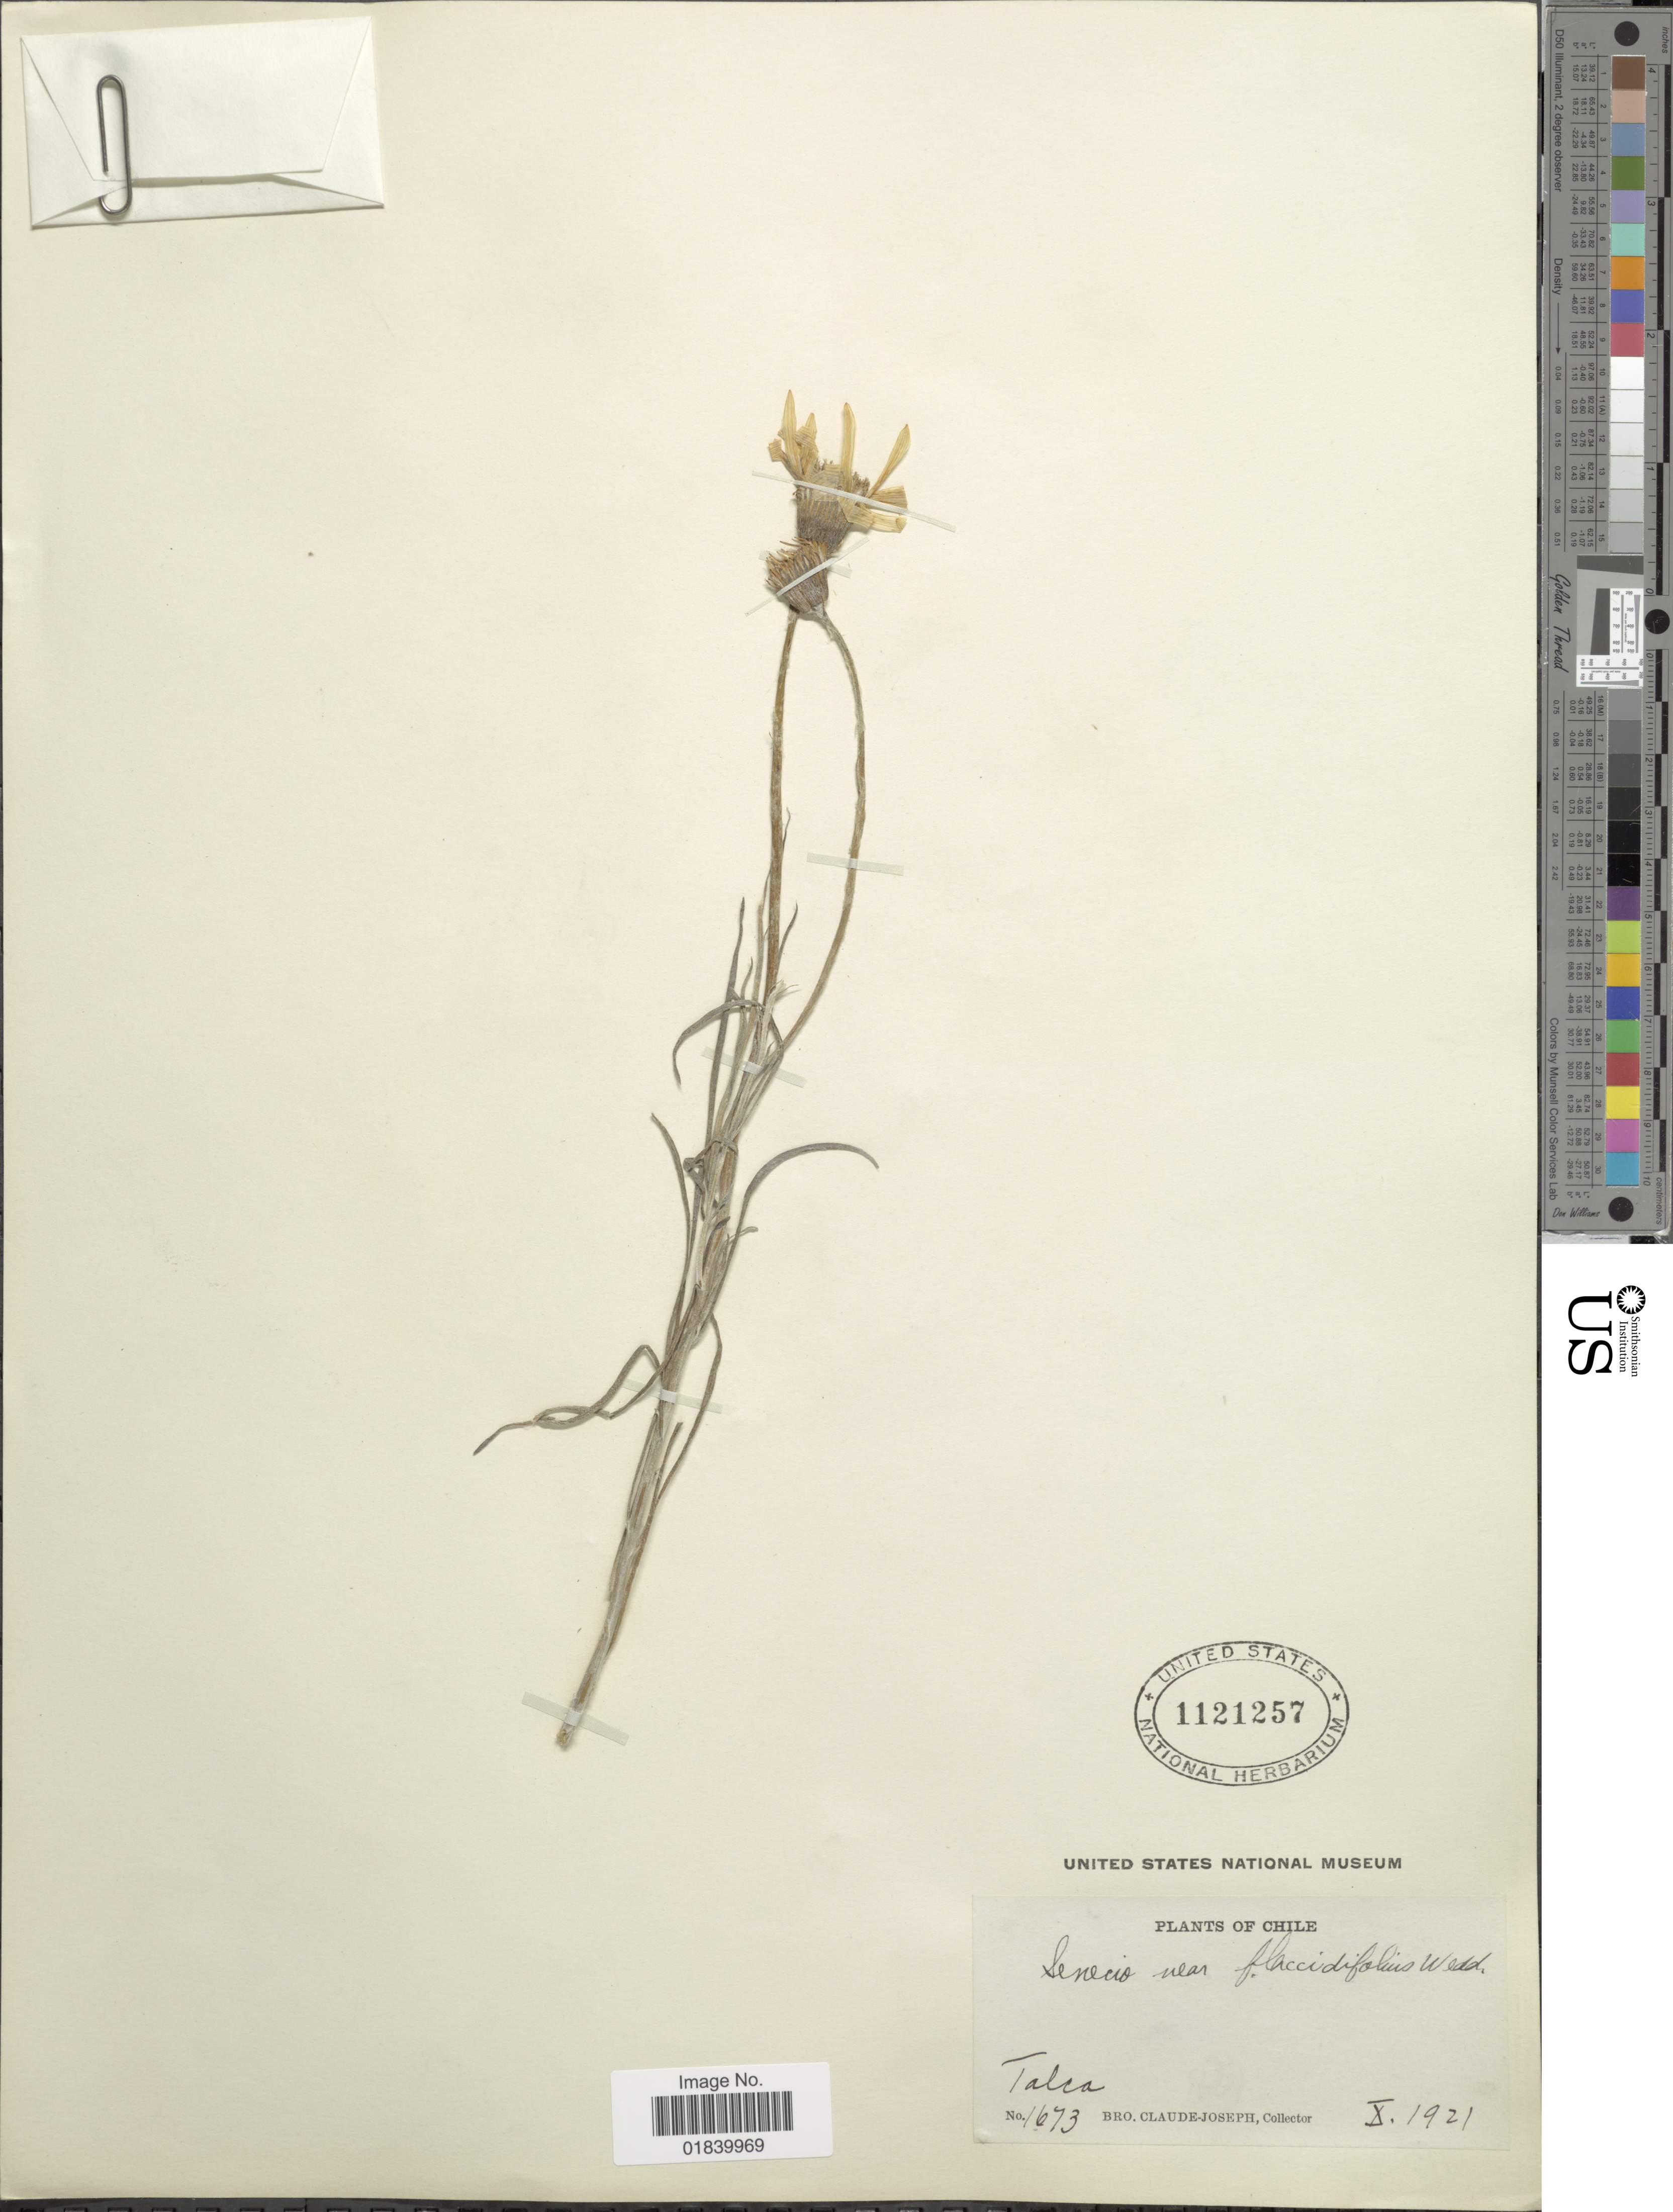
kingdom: Plantae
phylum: Tracheophyta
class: Magnoliopsida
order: Asterales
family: Asteraceae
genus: Senecio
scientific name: Senecio flaccidifolius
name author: Wedd.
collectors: Bro. Claude-Joseph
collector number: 1673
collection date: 1921-10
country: Chile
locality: Talca.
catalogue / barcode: US 1121257